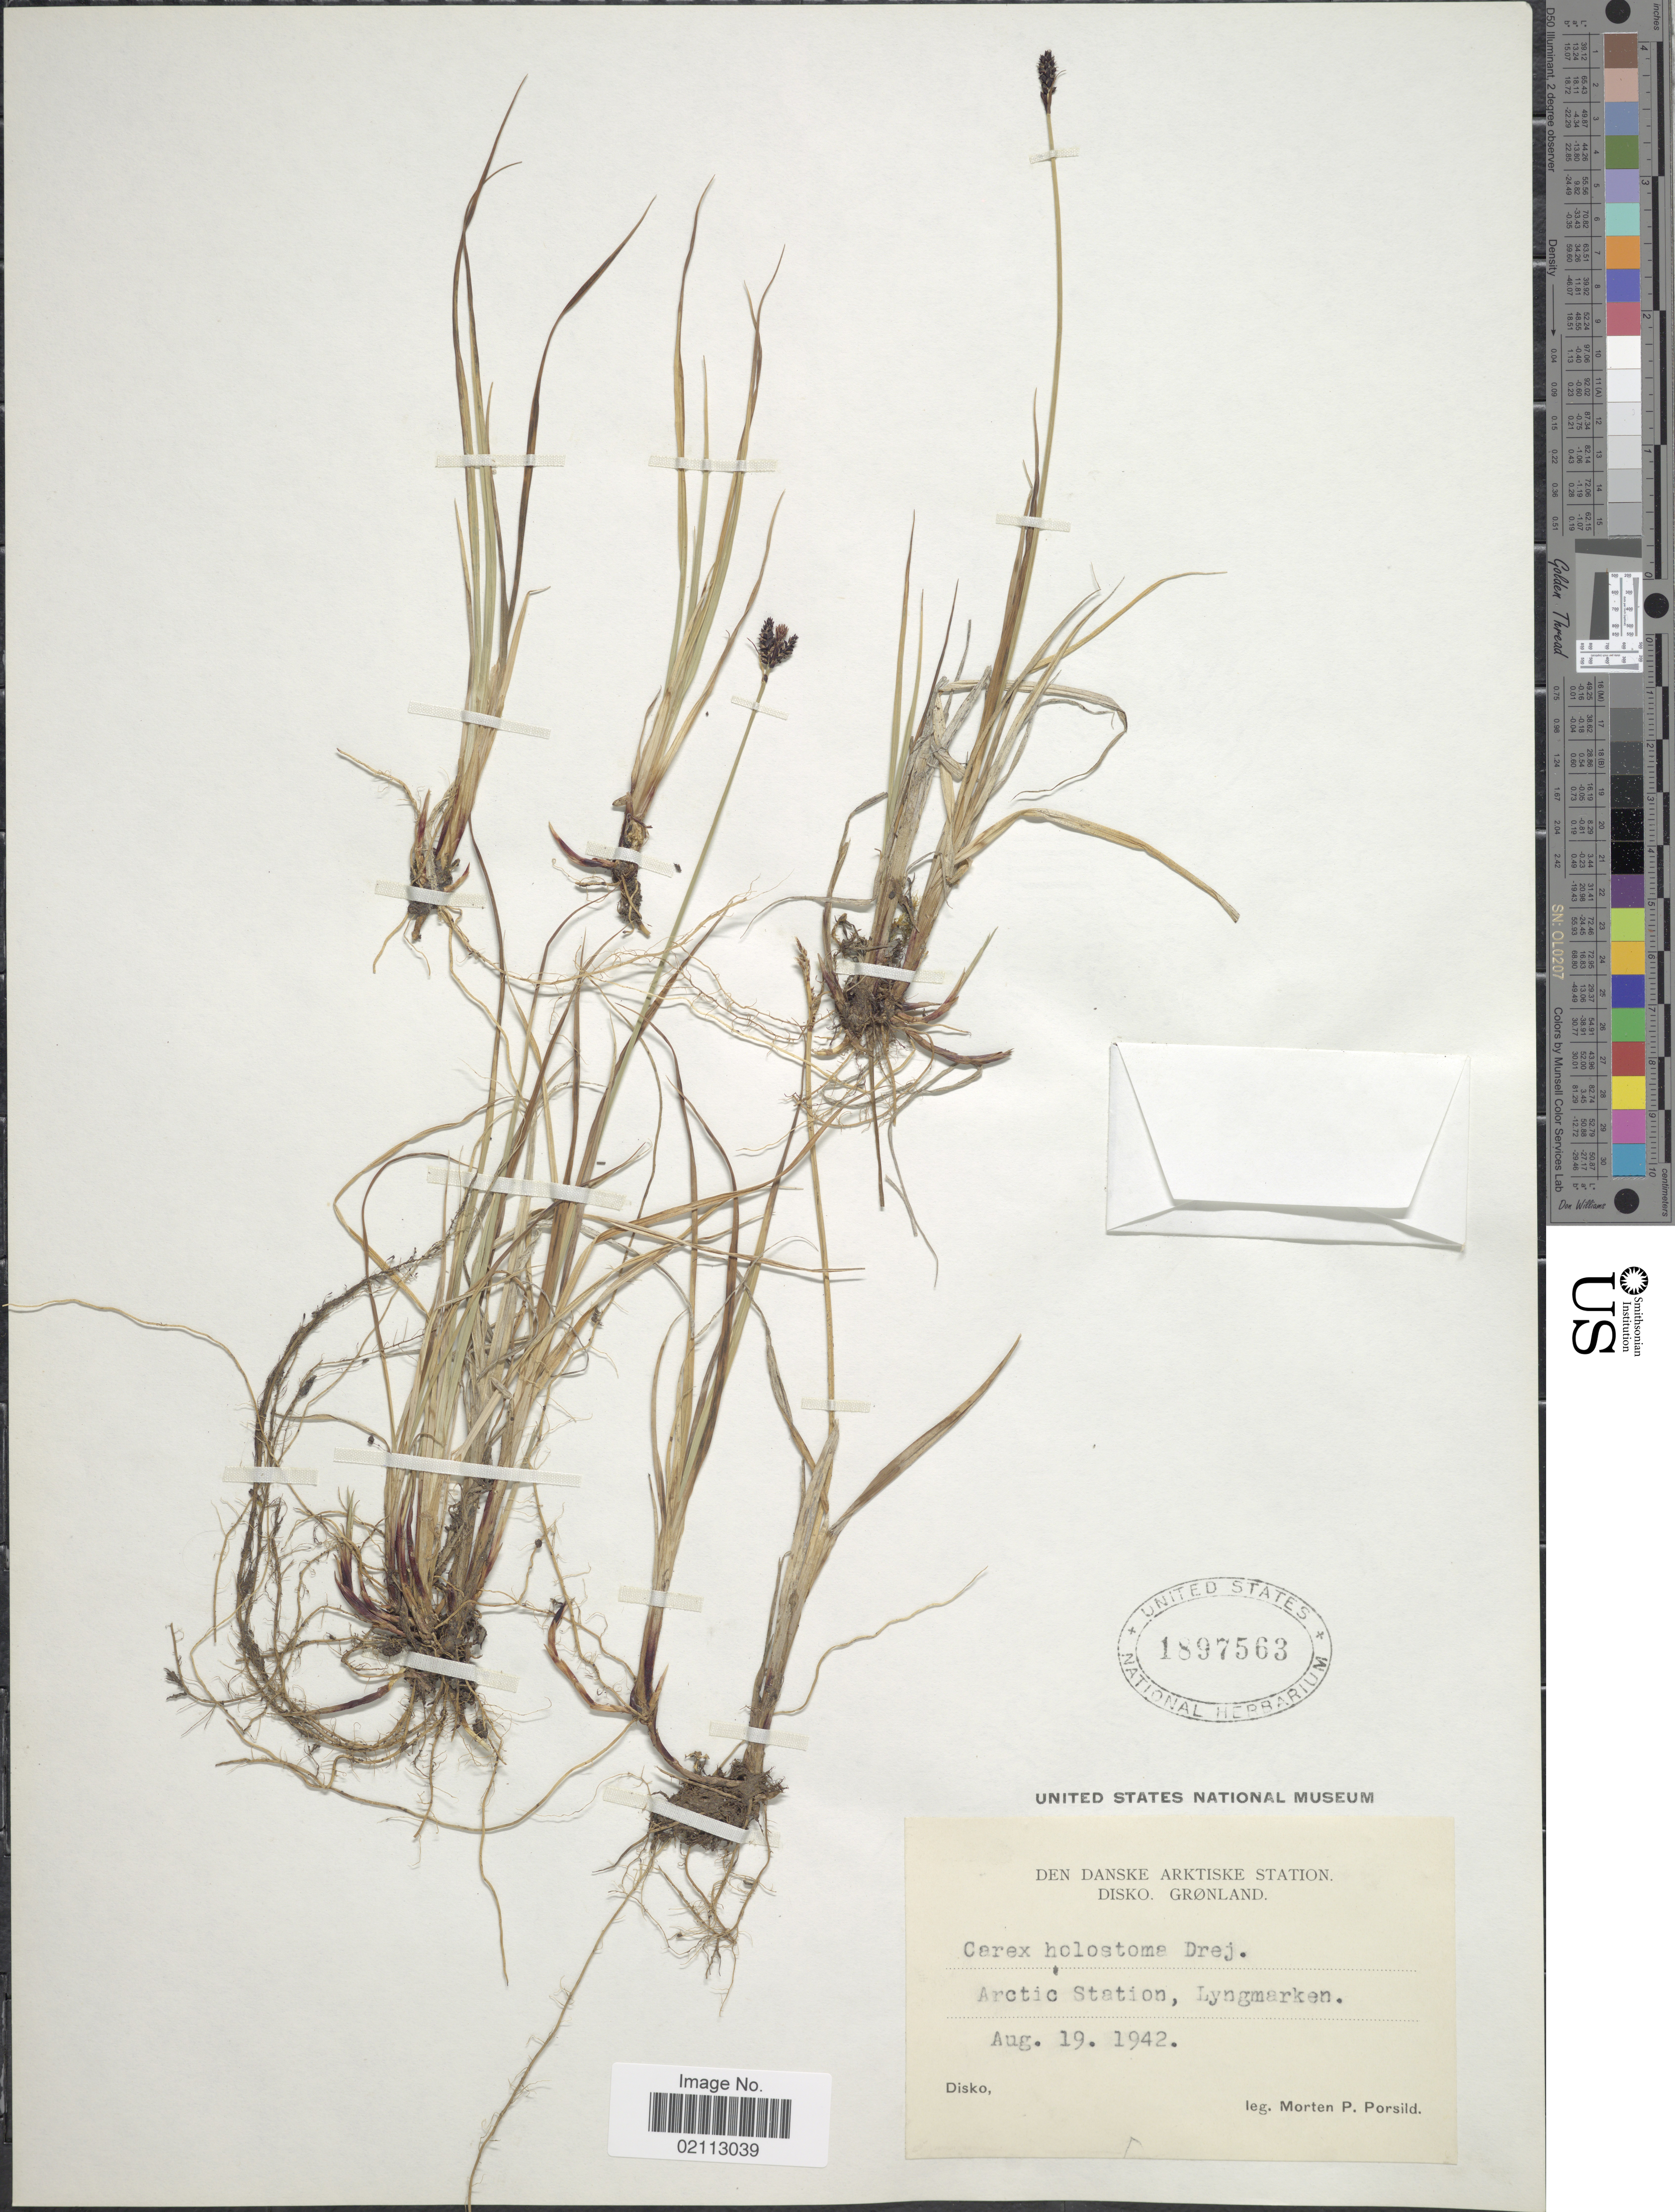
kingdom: Plantae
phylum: Tracheophyta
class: Liliopsida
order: Poales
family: Cyperaceae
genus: Carex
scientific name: Carex holostoma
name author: Drejer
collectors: M. P. Porsild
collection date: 1942-08-19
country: Greenland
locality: Den Danske Arktiske Station. Disko, Gronland. Arctic Station, Lyngmarken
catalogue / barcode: US 1897563